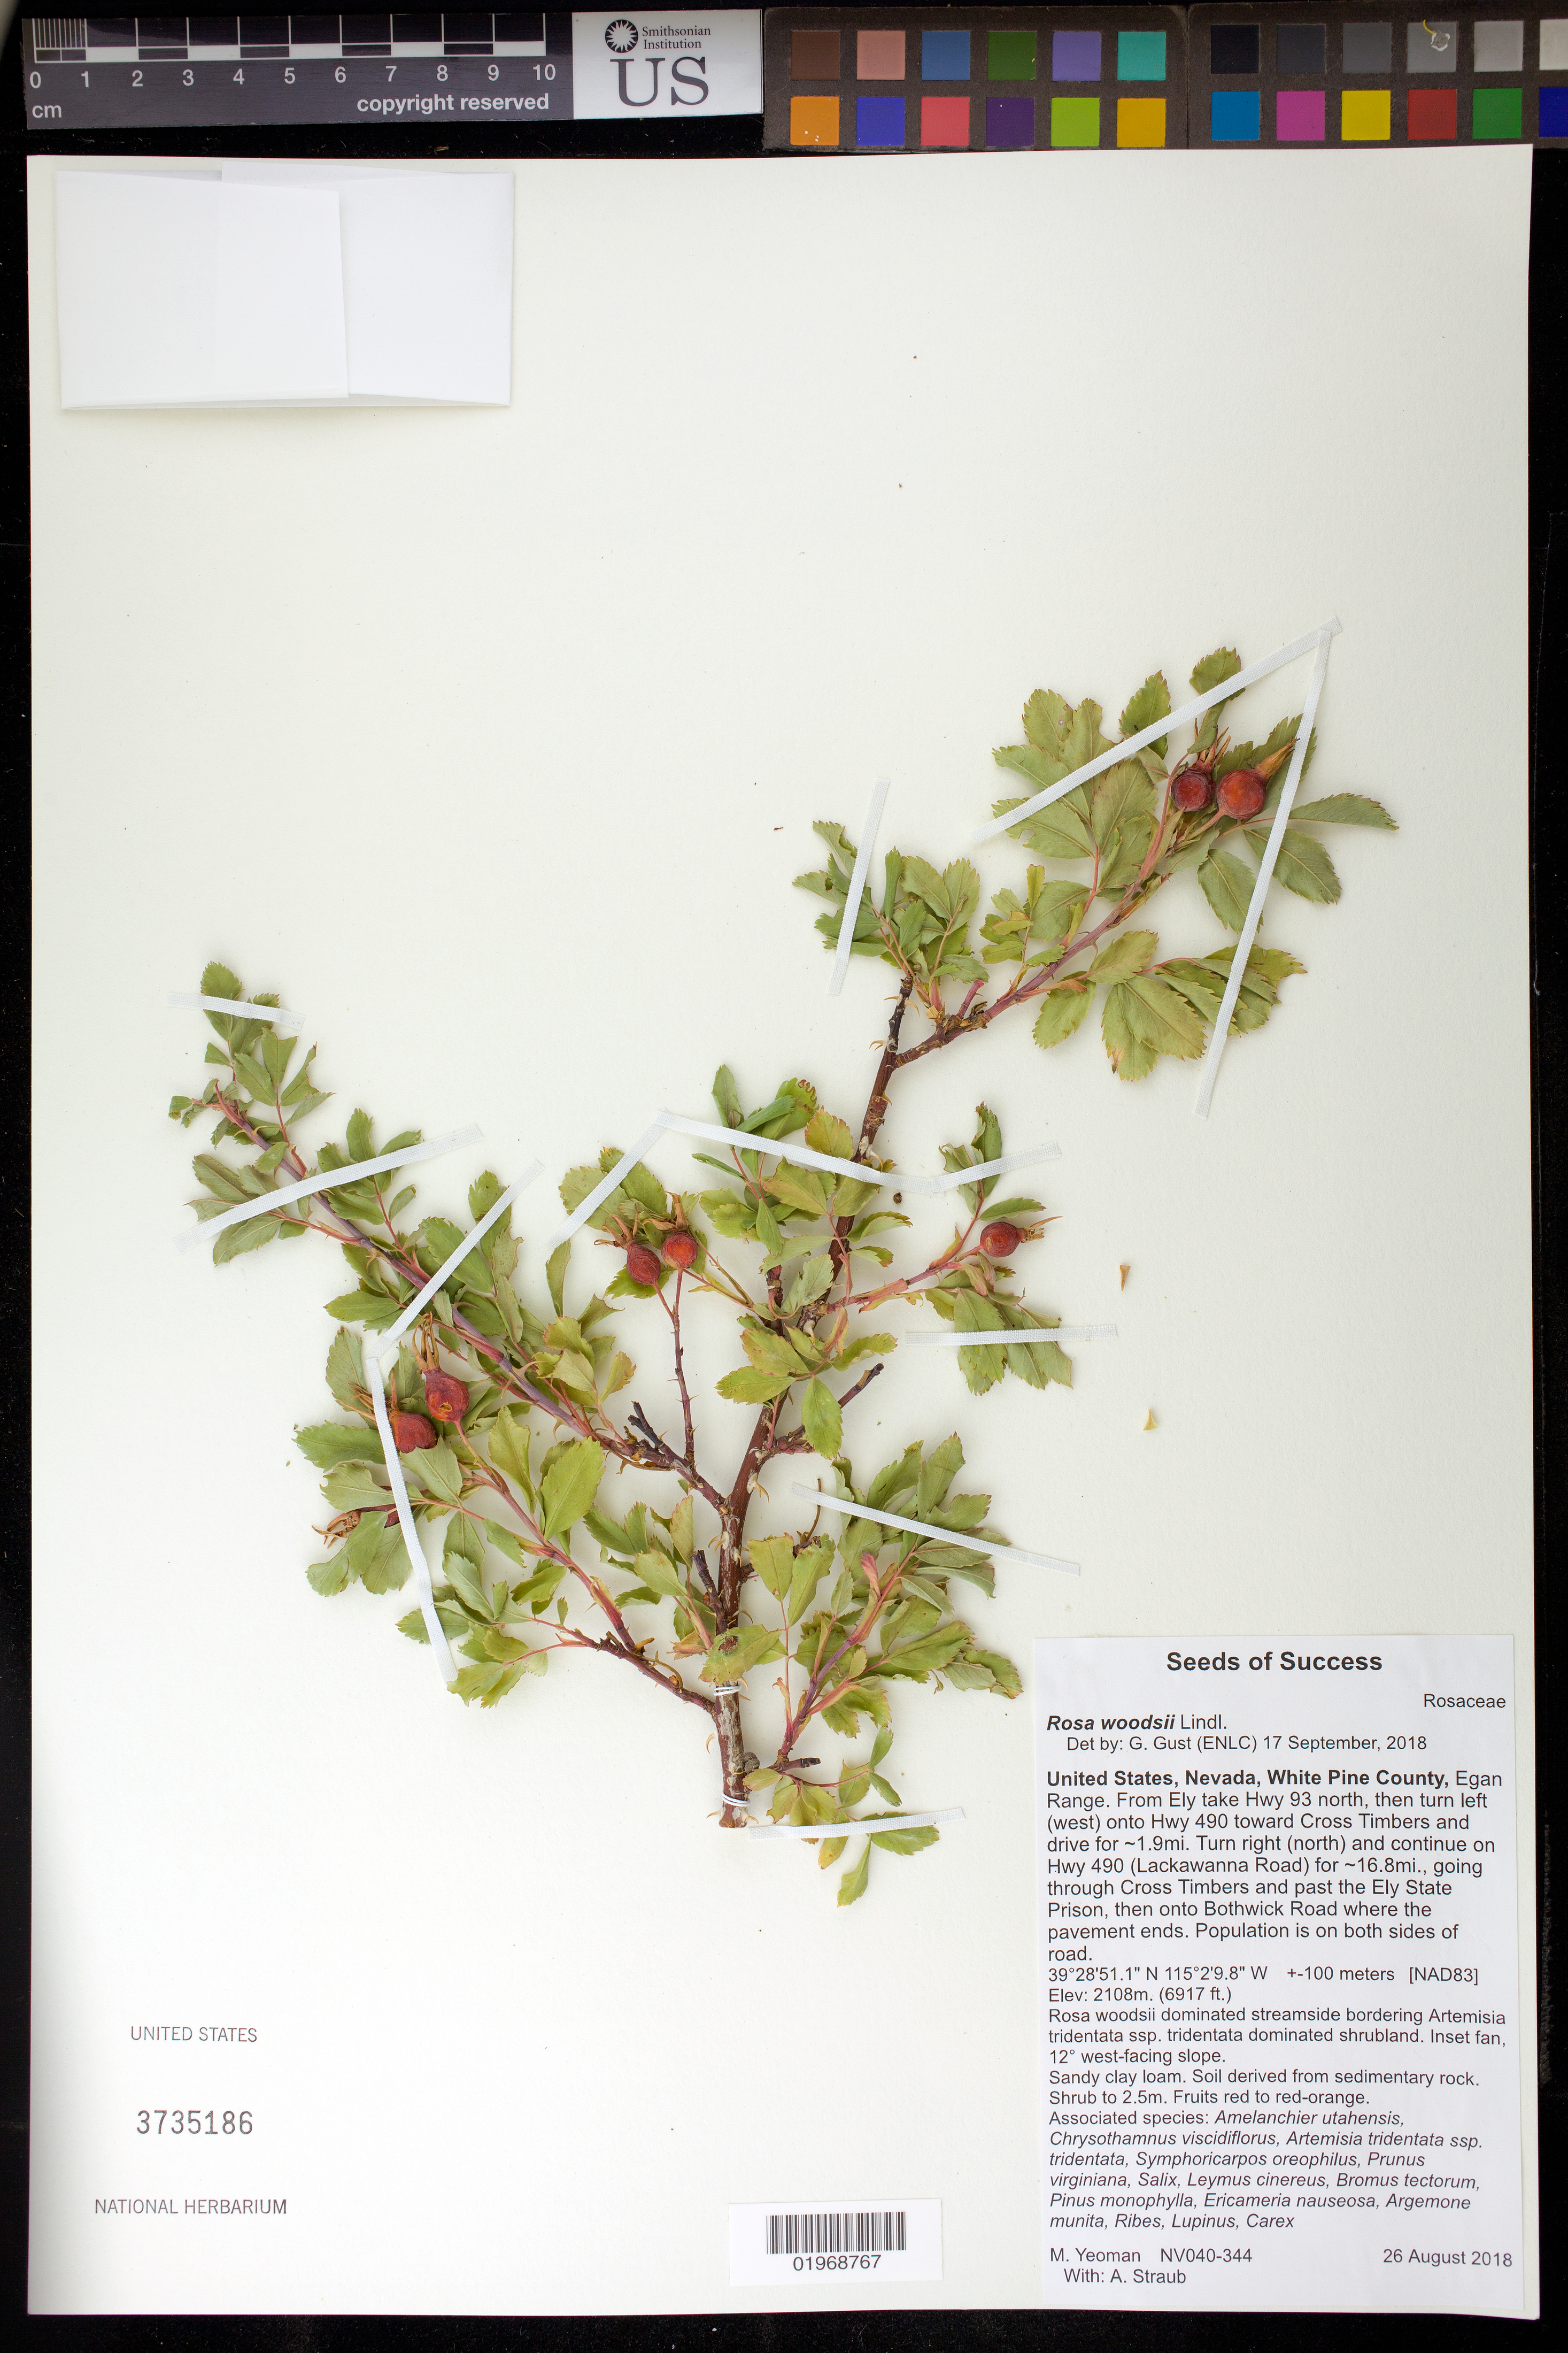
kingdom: Plantae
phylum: Tracheophyta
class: Magnoliopsida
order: Rosales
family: Rosaceae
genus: Rosa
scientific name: Rosa woodsii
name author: Lindl.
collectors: M. Yeoman & A. Straub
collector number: NV040-344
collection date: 2018-08-26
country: United States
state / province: Nevada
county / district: White Pine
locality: Egan Range, both sides of Bothwick Road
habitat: Sandy clay loam. Soil derived from sedimentary rock.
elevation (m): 2108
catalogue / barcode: US 3735186